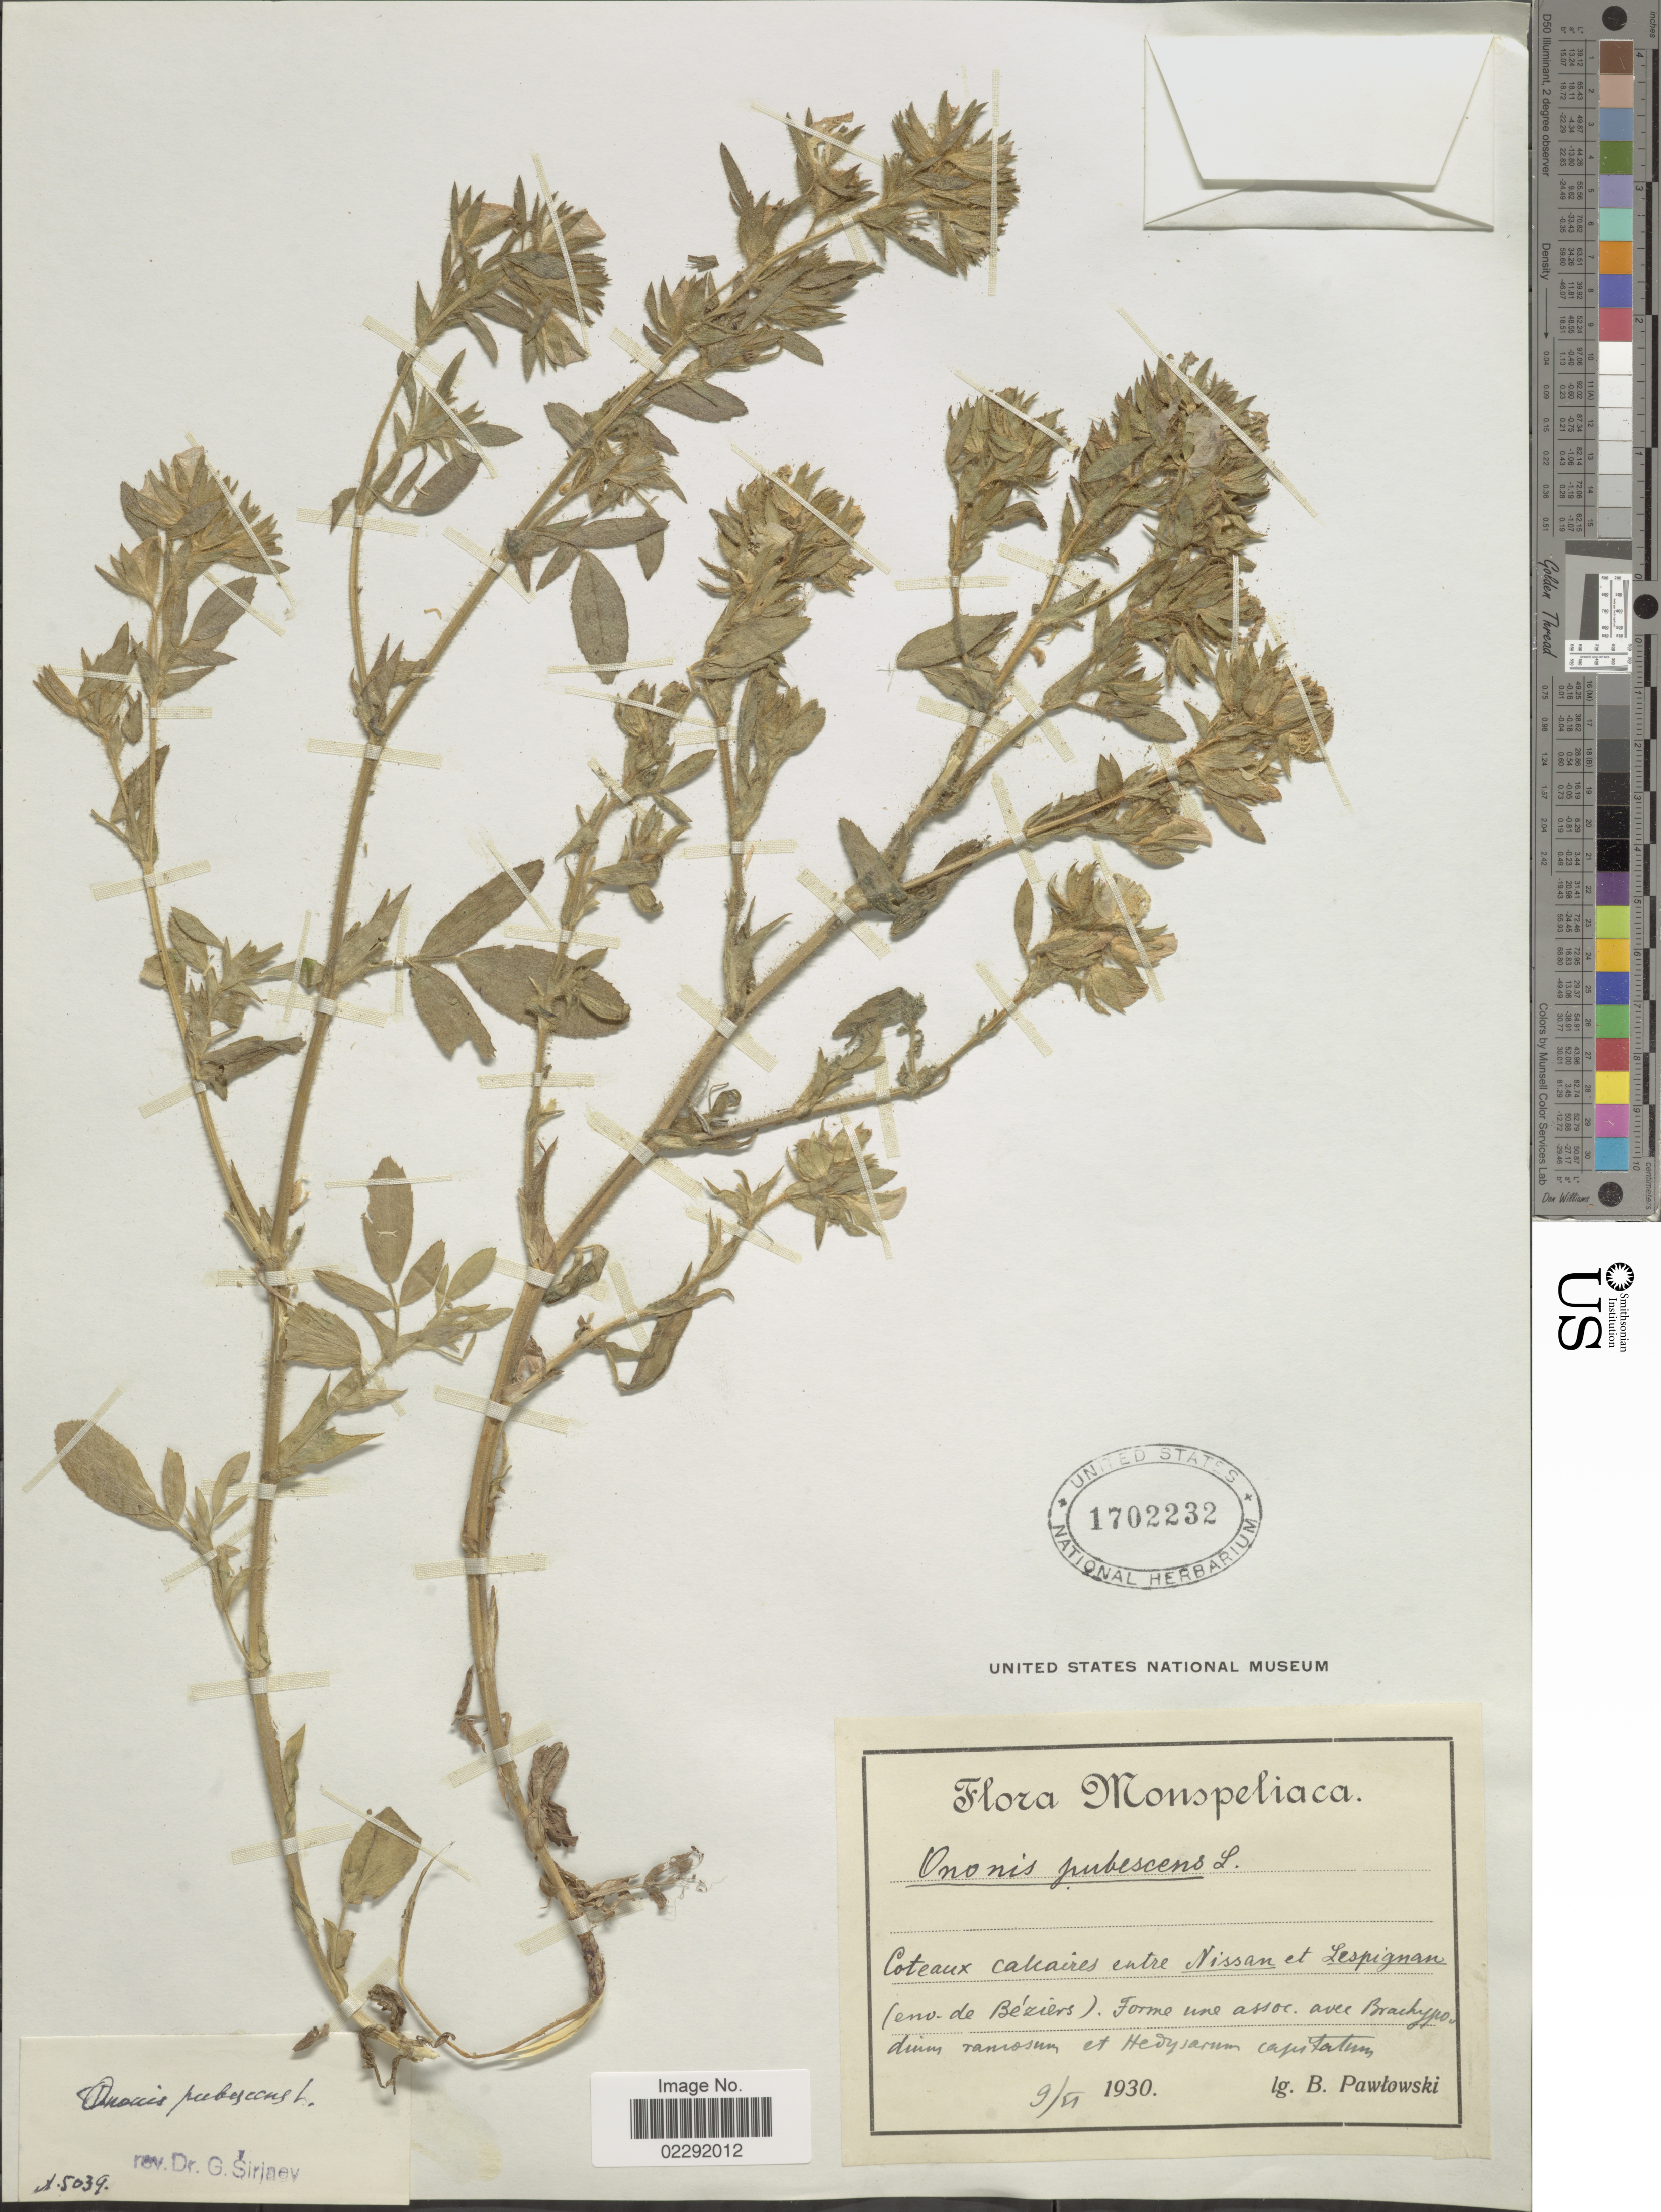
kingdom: Plantae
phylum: Tracheophyta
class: Magnoliopsida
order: Fabales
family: Fabaceae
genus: Ononis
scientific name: Ononis pubescens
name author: L.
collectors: B. Pawlowski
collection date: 1930-04-09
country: France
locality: Monspeliacam Coteaux calcaires entre Nissan et Lespignan (env. de Beziers). [interpreted]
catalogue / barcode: US 1702232